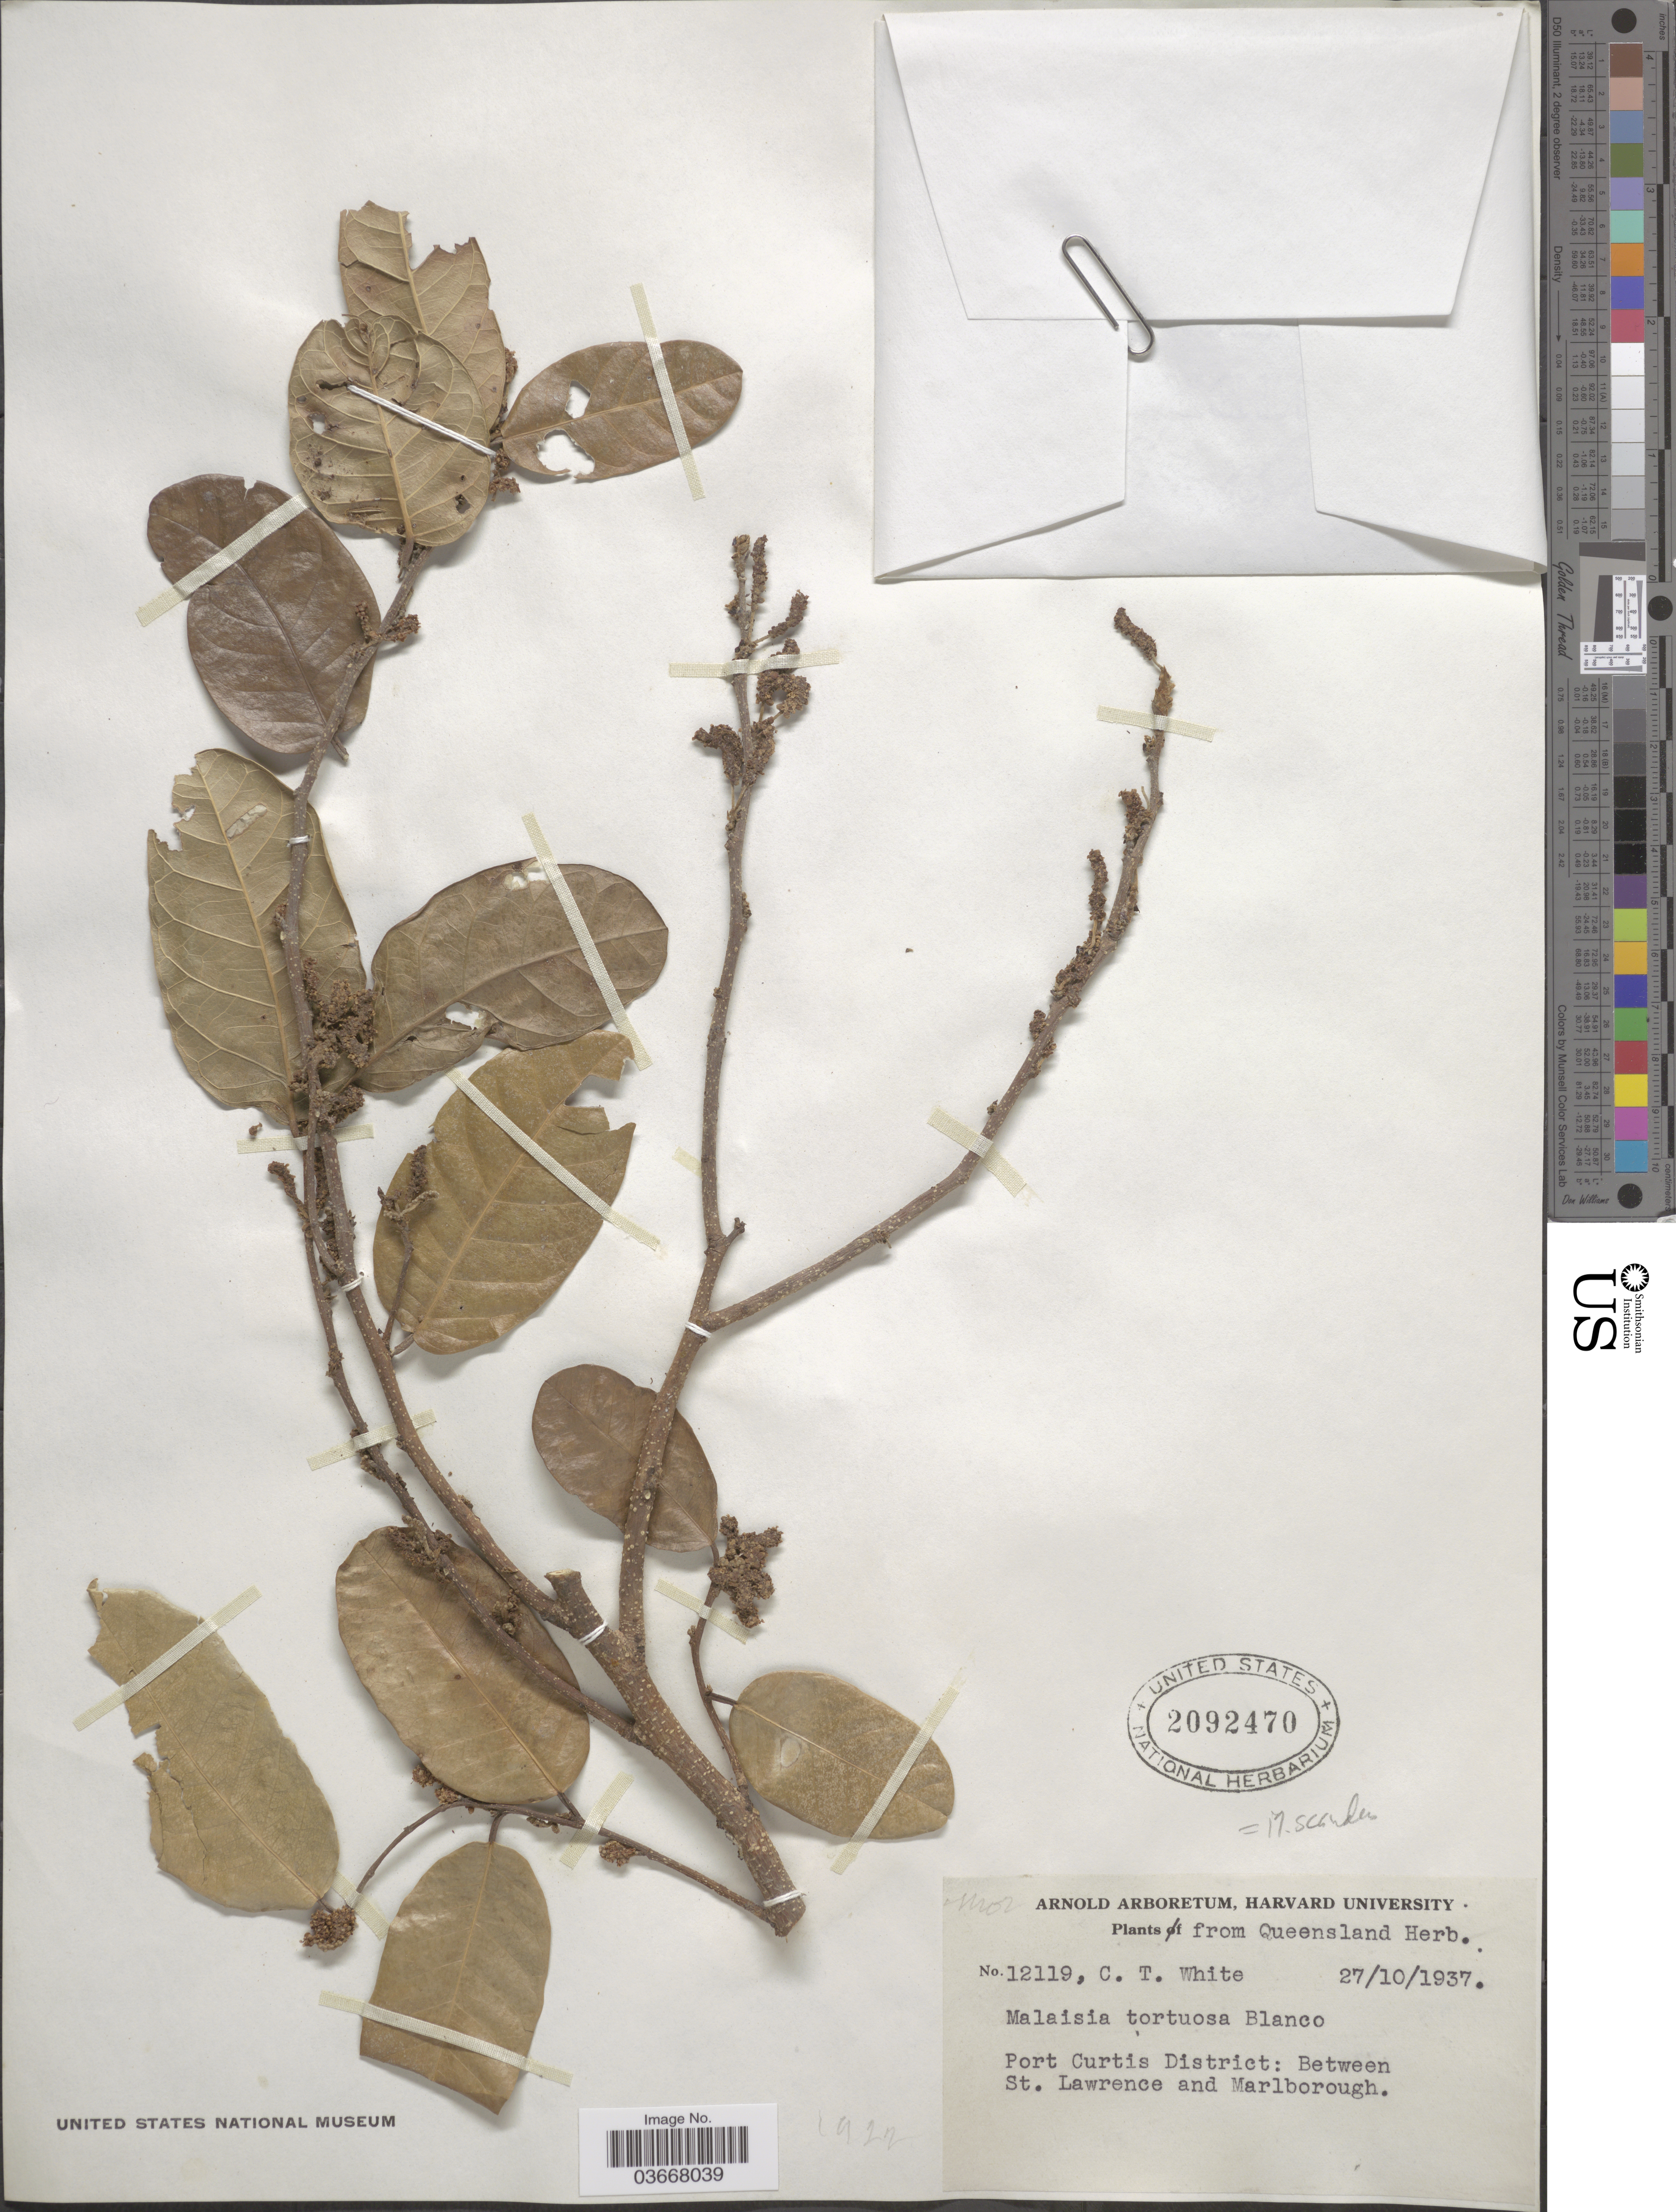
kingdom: Plantae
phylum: Tracheophyta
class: Magnoliopsida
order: Rosales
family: Moraceae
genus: Malaisia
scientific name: Malaisia scandens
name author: (Lour.) Planch.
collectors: C. T. White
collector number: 12119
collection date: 1937-10-27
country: Australia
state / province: Queensland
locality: Port Curtis District: Between St. Lawrence and Marlborough.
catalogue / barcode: US 2092470